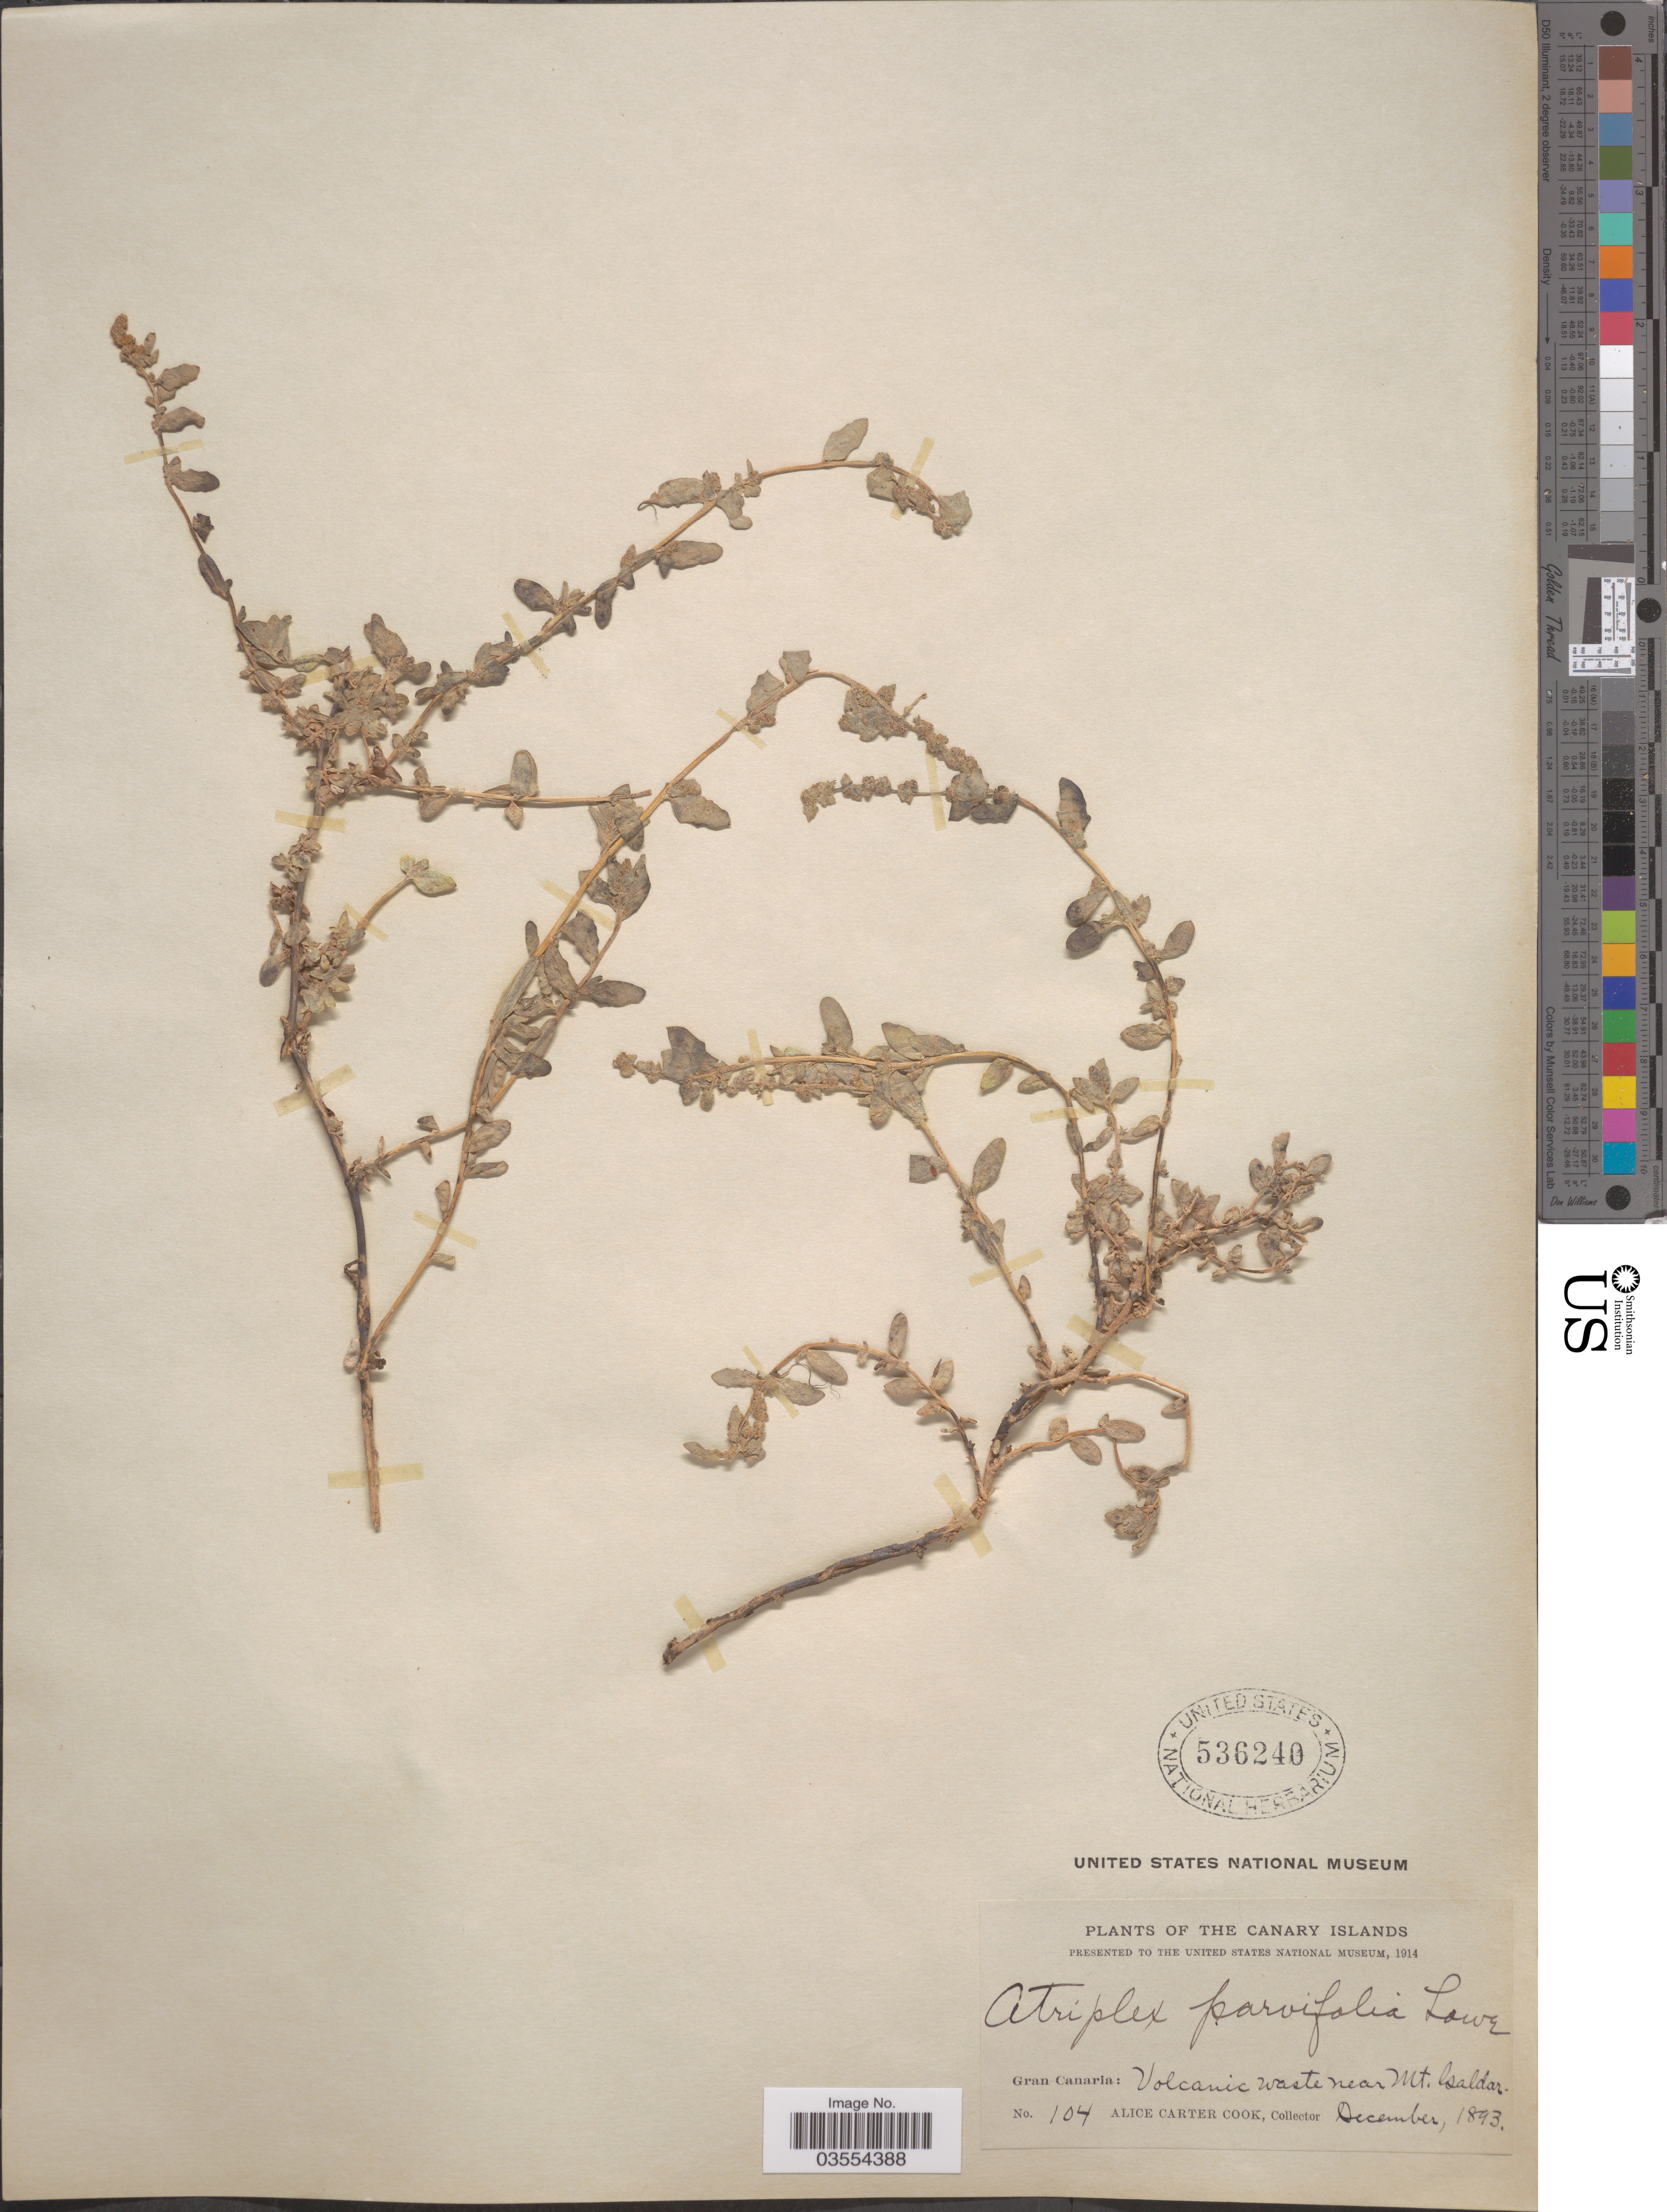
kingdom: Plantae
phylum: Tracheophyta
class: Magnoliopsida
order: Caryophyllales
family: Amaranthaceae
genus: Atriplex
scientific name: Atriplex parvifolia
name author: Kunth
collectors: Alice C. Cook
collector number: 104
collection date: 1893-12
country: Spain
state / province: Canarias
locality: The Canary Islands. Gran Canaria: Volcanic waste near Mt. Galdar.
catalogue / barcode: US 536240